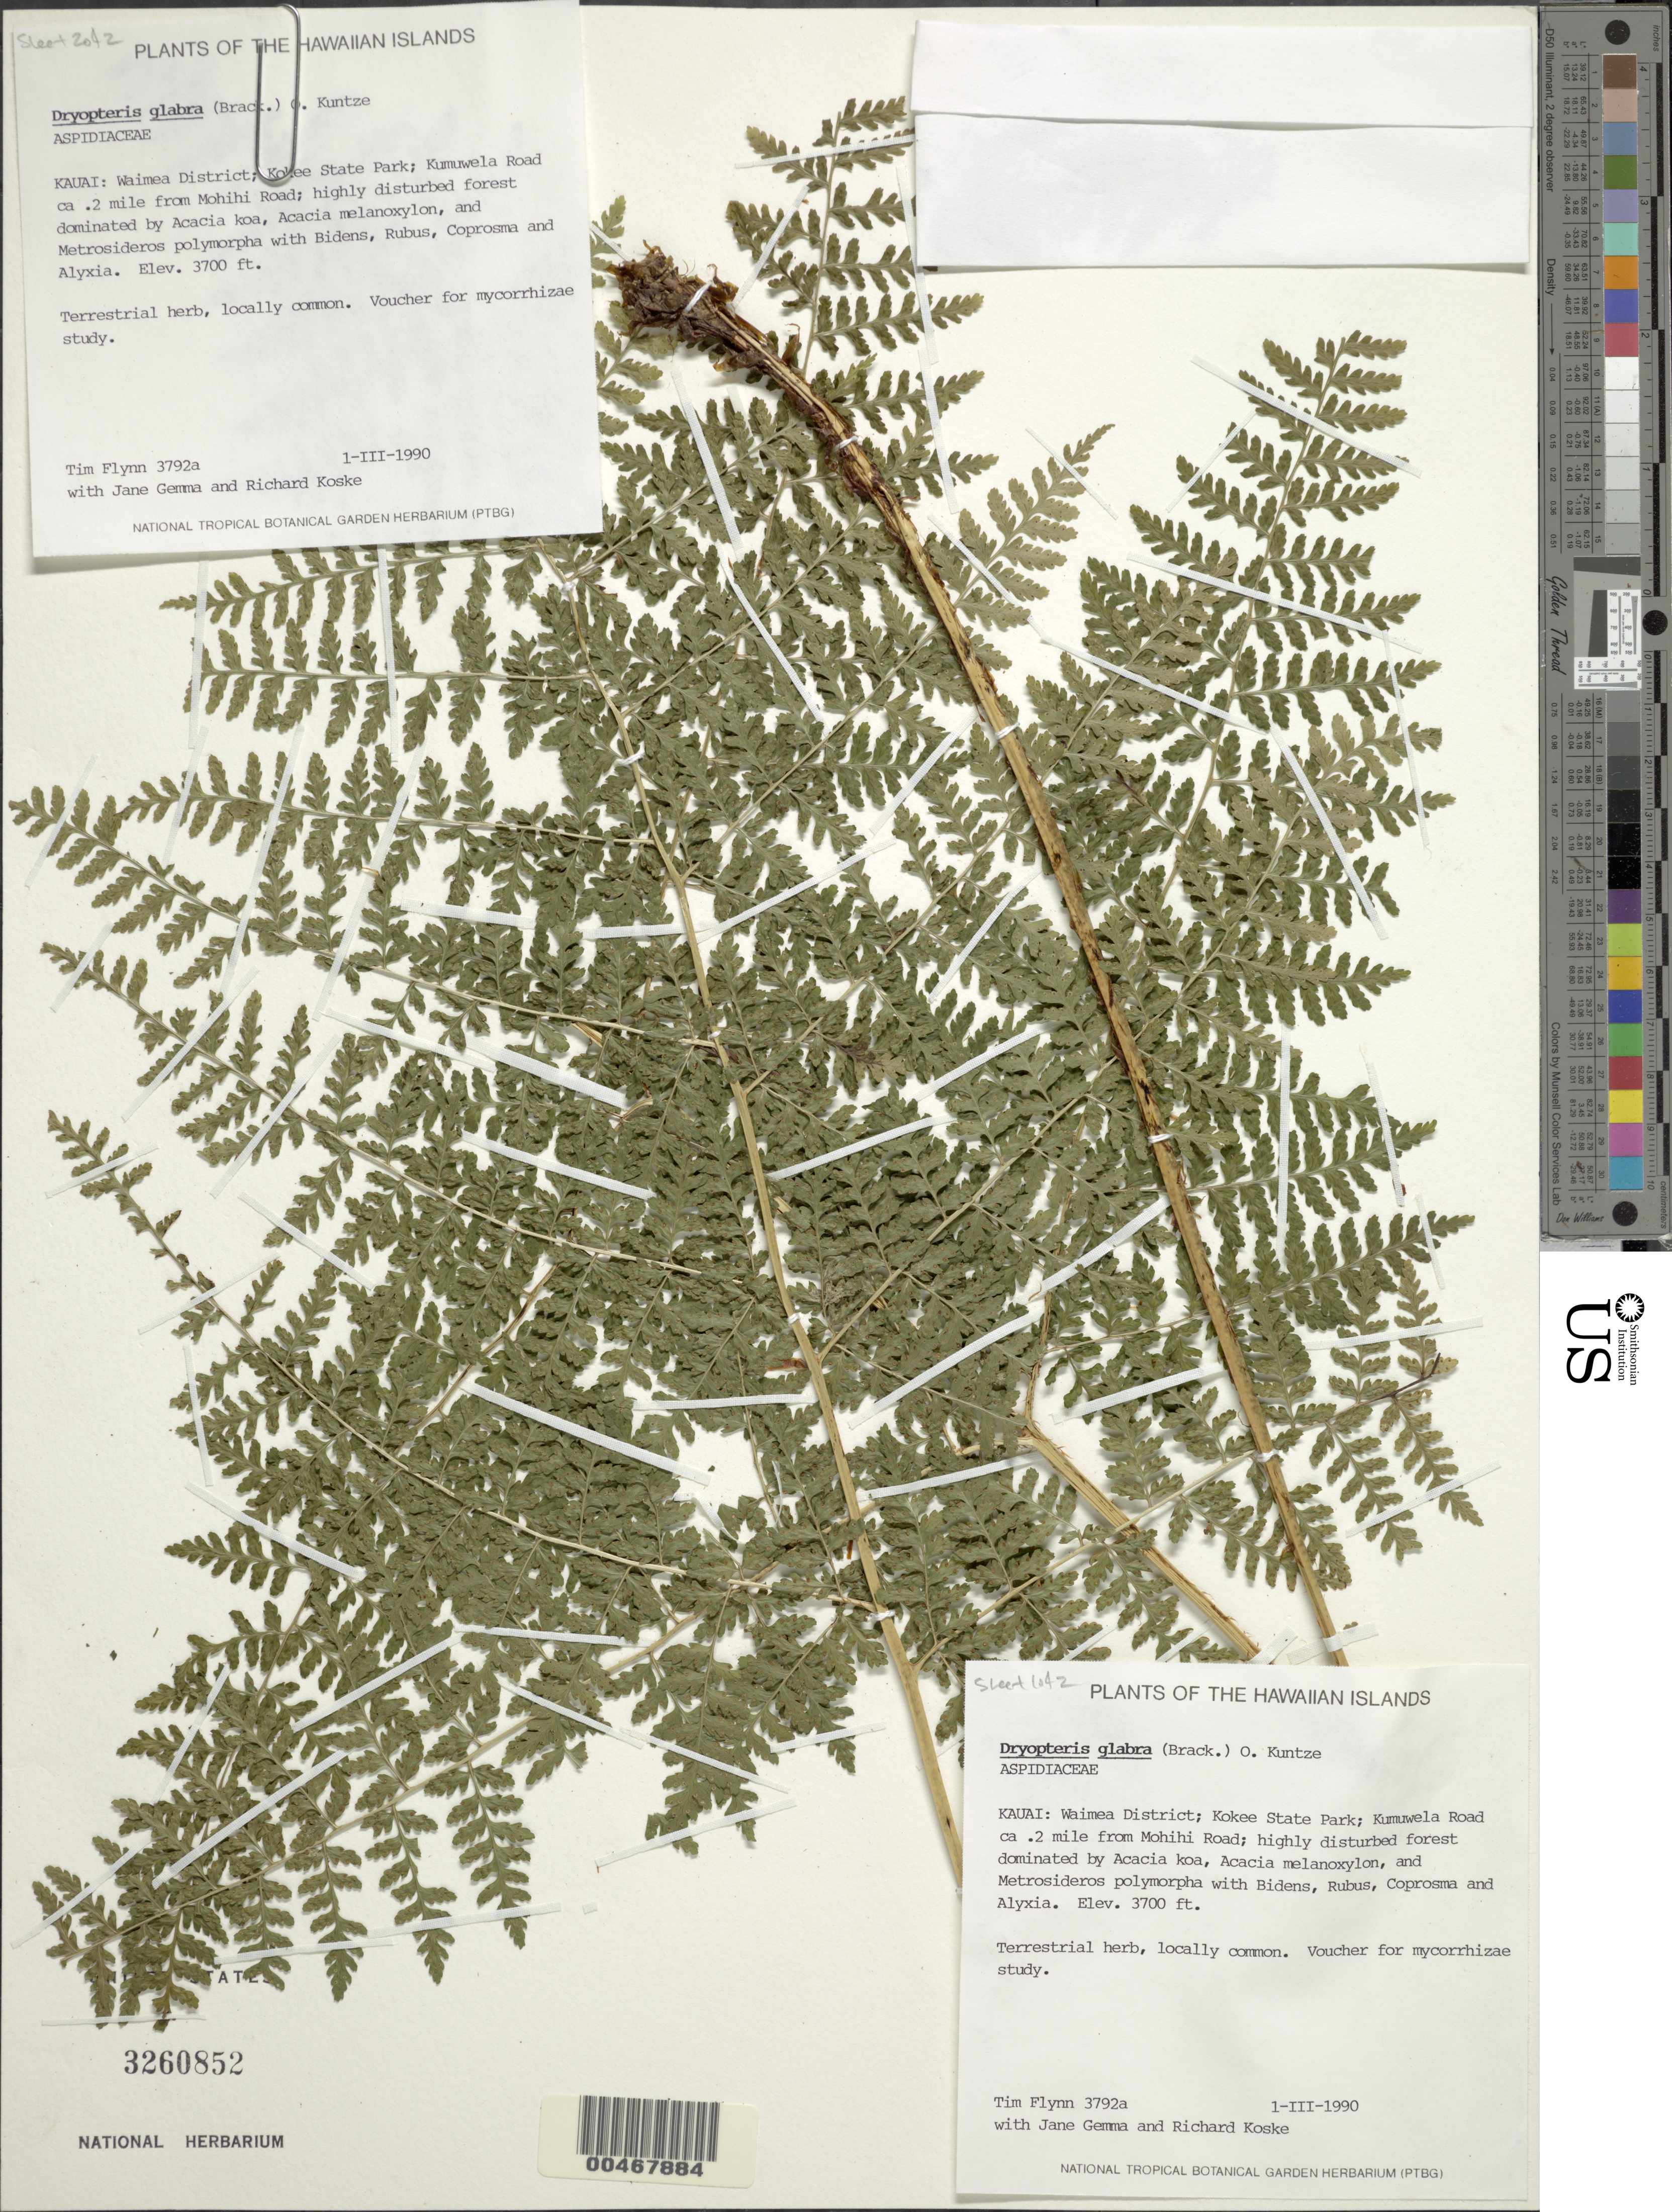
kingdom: Plantae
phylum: Tracheophyta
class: Polypodiopsida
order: Polypodiales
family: Dryopteridaceae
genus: Dryopteris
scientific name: Dryopteris glabra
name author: (Brack.) Kuntze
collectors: T. W. Flynn, J. Gemma & R. Koske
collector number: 3792a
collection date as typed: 1 Mar 1990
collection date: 1990-03-01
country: United States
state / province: Hawaii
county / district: Kauai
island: Kaua'i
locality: Waimea Dist, Kokee State Park, Kumuwela Rd., ca 0.2 mi from Mohihi Rd.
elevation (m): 1128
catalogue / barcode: US 3260852